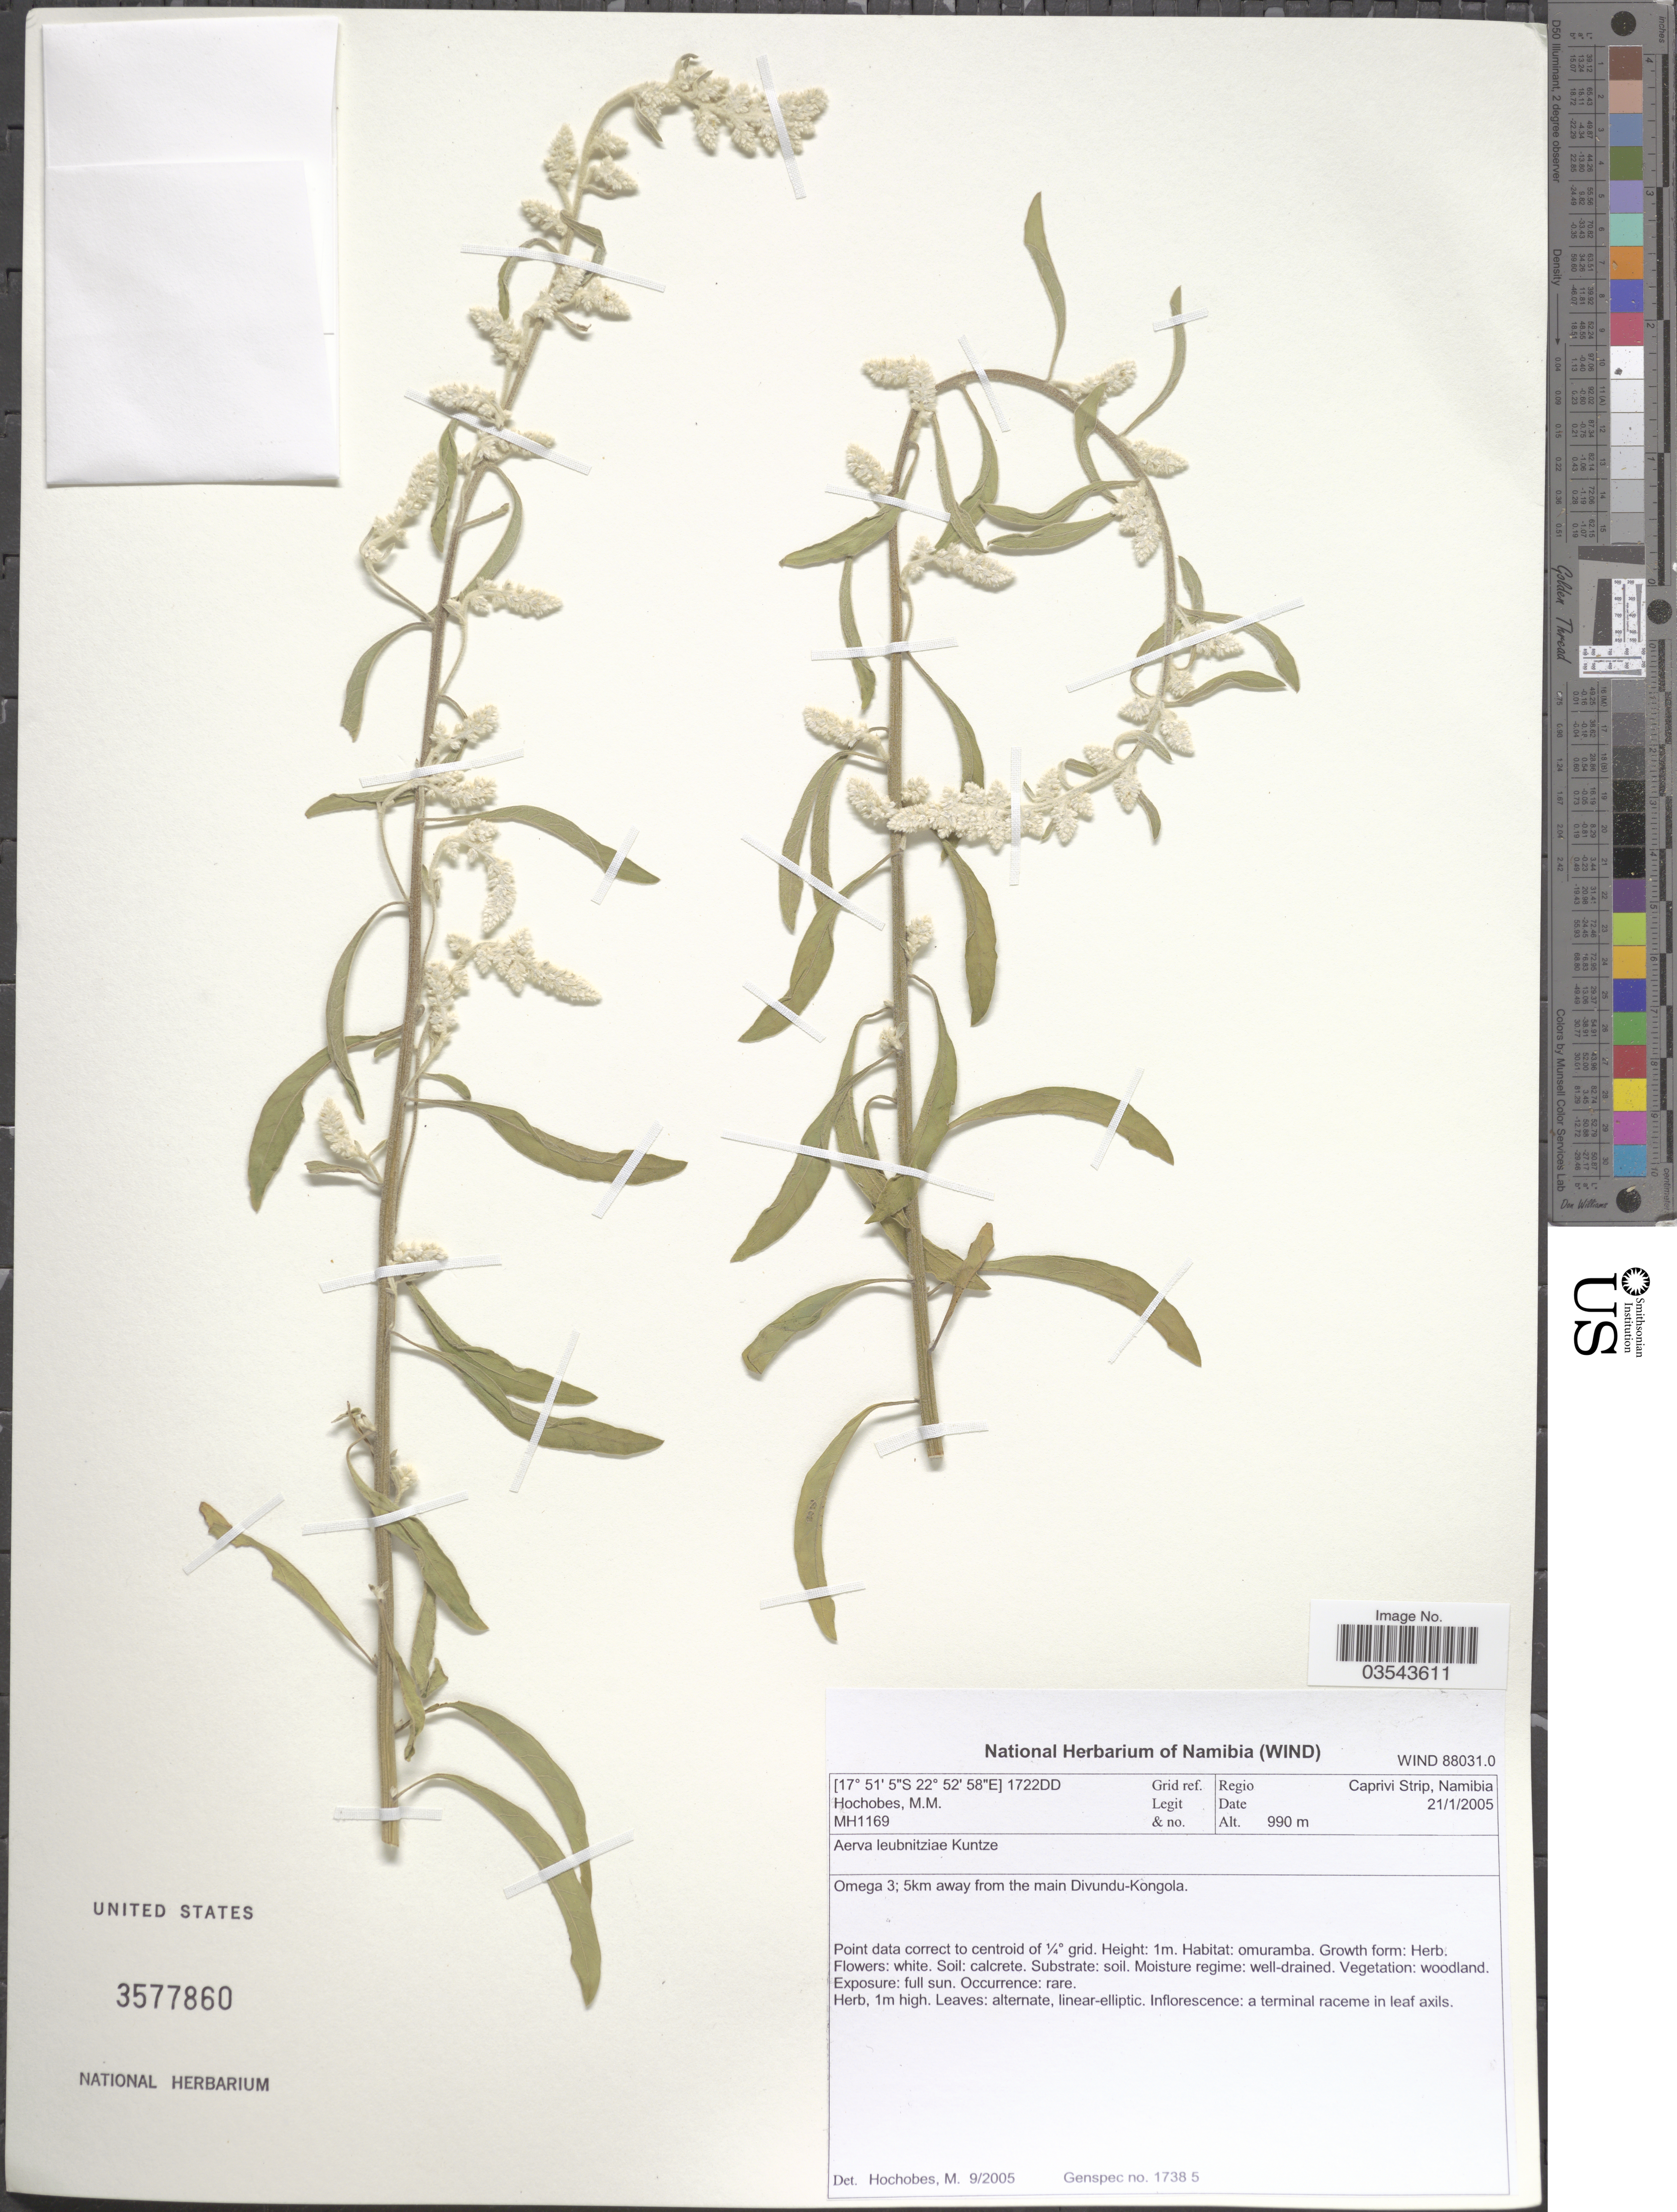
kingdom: Plantae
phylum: Tracheophyta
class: Magnoliopsida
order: Caryophyllales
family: Amaranthaceae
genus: Aerva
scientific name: Aerva leubnitziae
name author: Kuntze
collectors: M. Hochobes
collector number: MH1169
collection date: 2005-01-21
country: Namibia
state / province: Caprivi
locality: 1722DD Grid ref. Regio Caprivi Strip. Omega 3; 5km away from the main Divundu-Kongola.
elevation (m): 990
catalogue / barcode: US 3577860